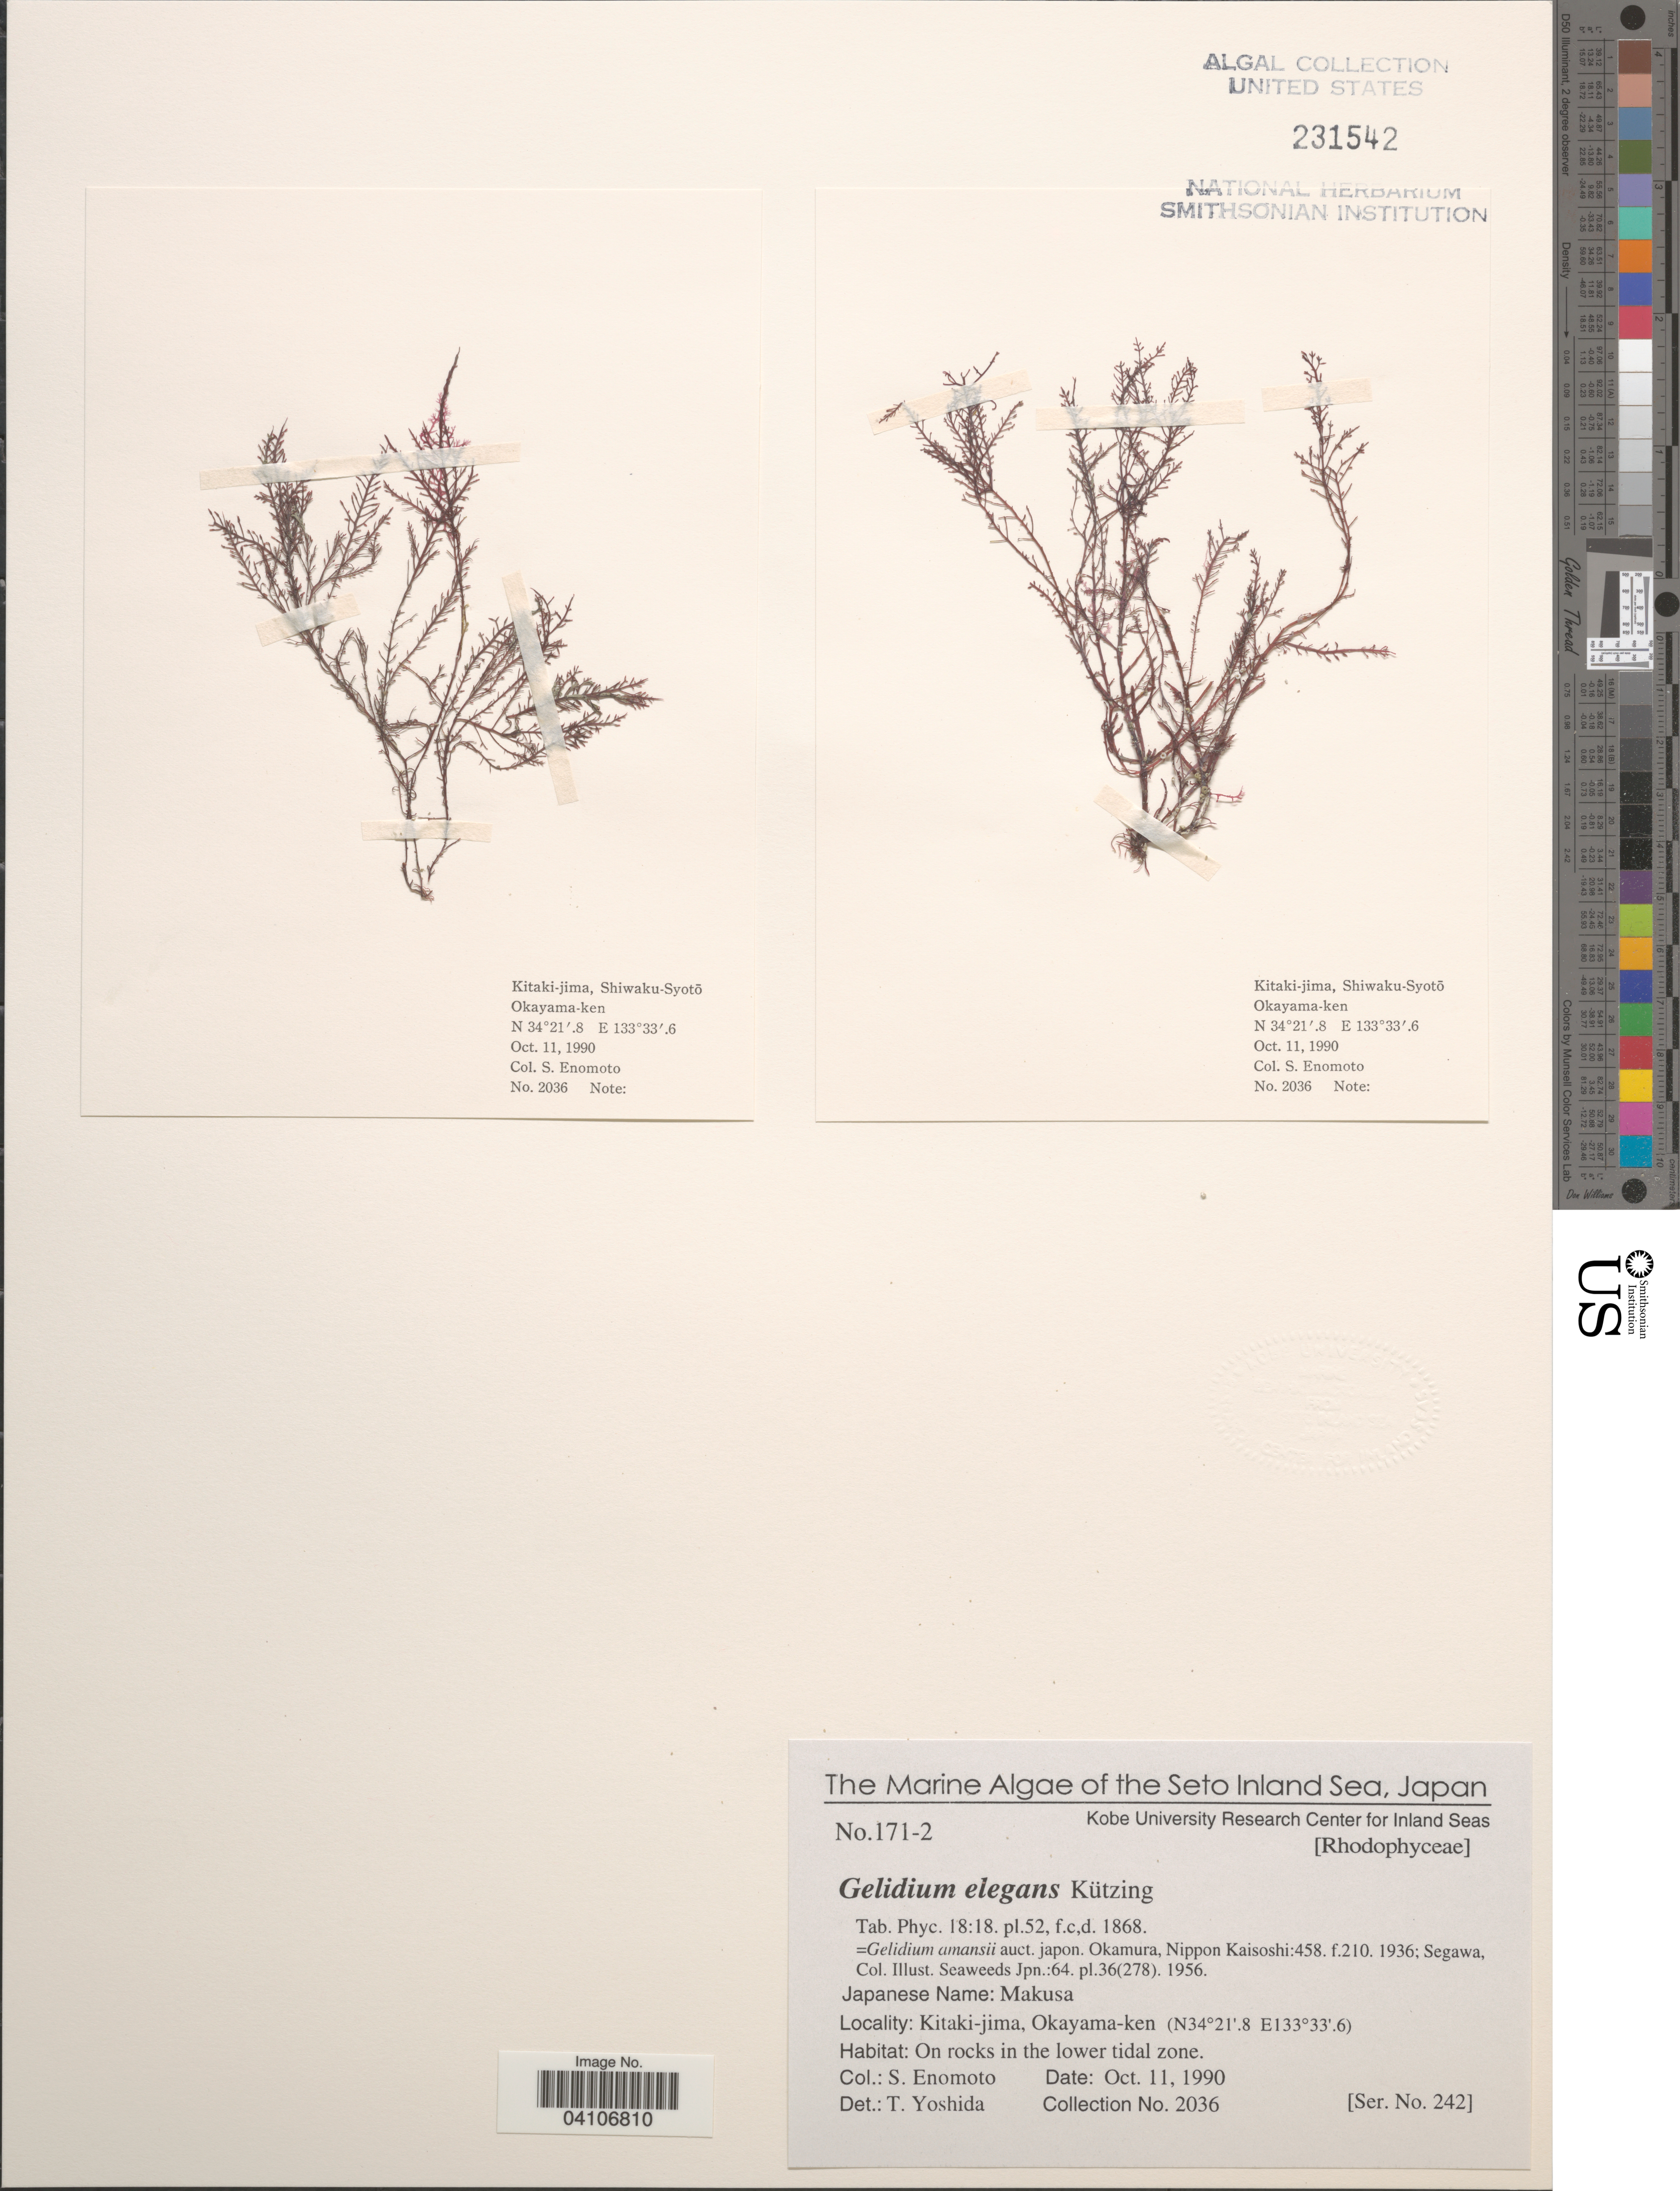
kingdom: Plantae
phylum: Rhodophyta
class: Florideophyceae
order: Gelidiales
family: Gelidiaceae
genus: Gelidium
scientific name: Gelidium elegans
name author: Kütz.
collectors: S. Enomoto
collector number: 2036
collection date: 1990-10-11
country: Japan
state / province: Okayama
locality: The Seto Inland Sea. Kitaki-jima, Okayama-ken. On rocks in the lower tidal zone.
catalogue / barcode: US 231542